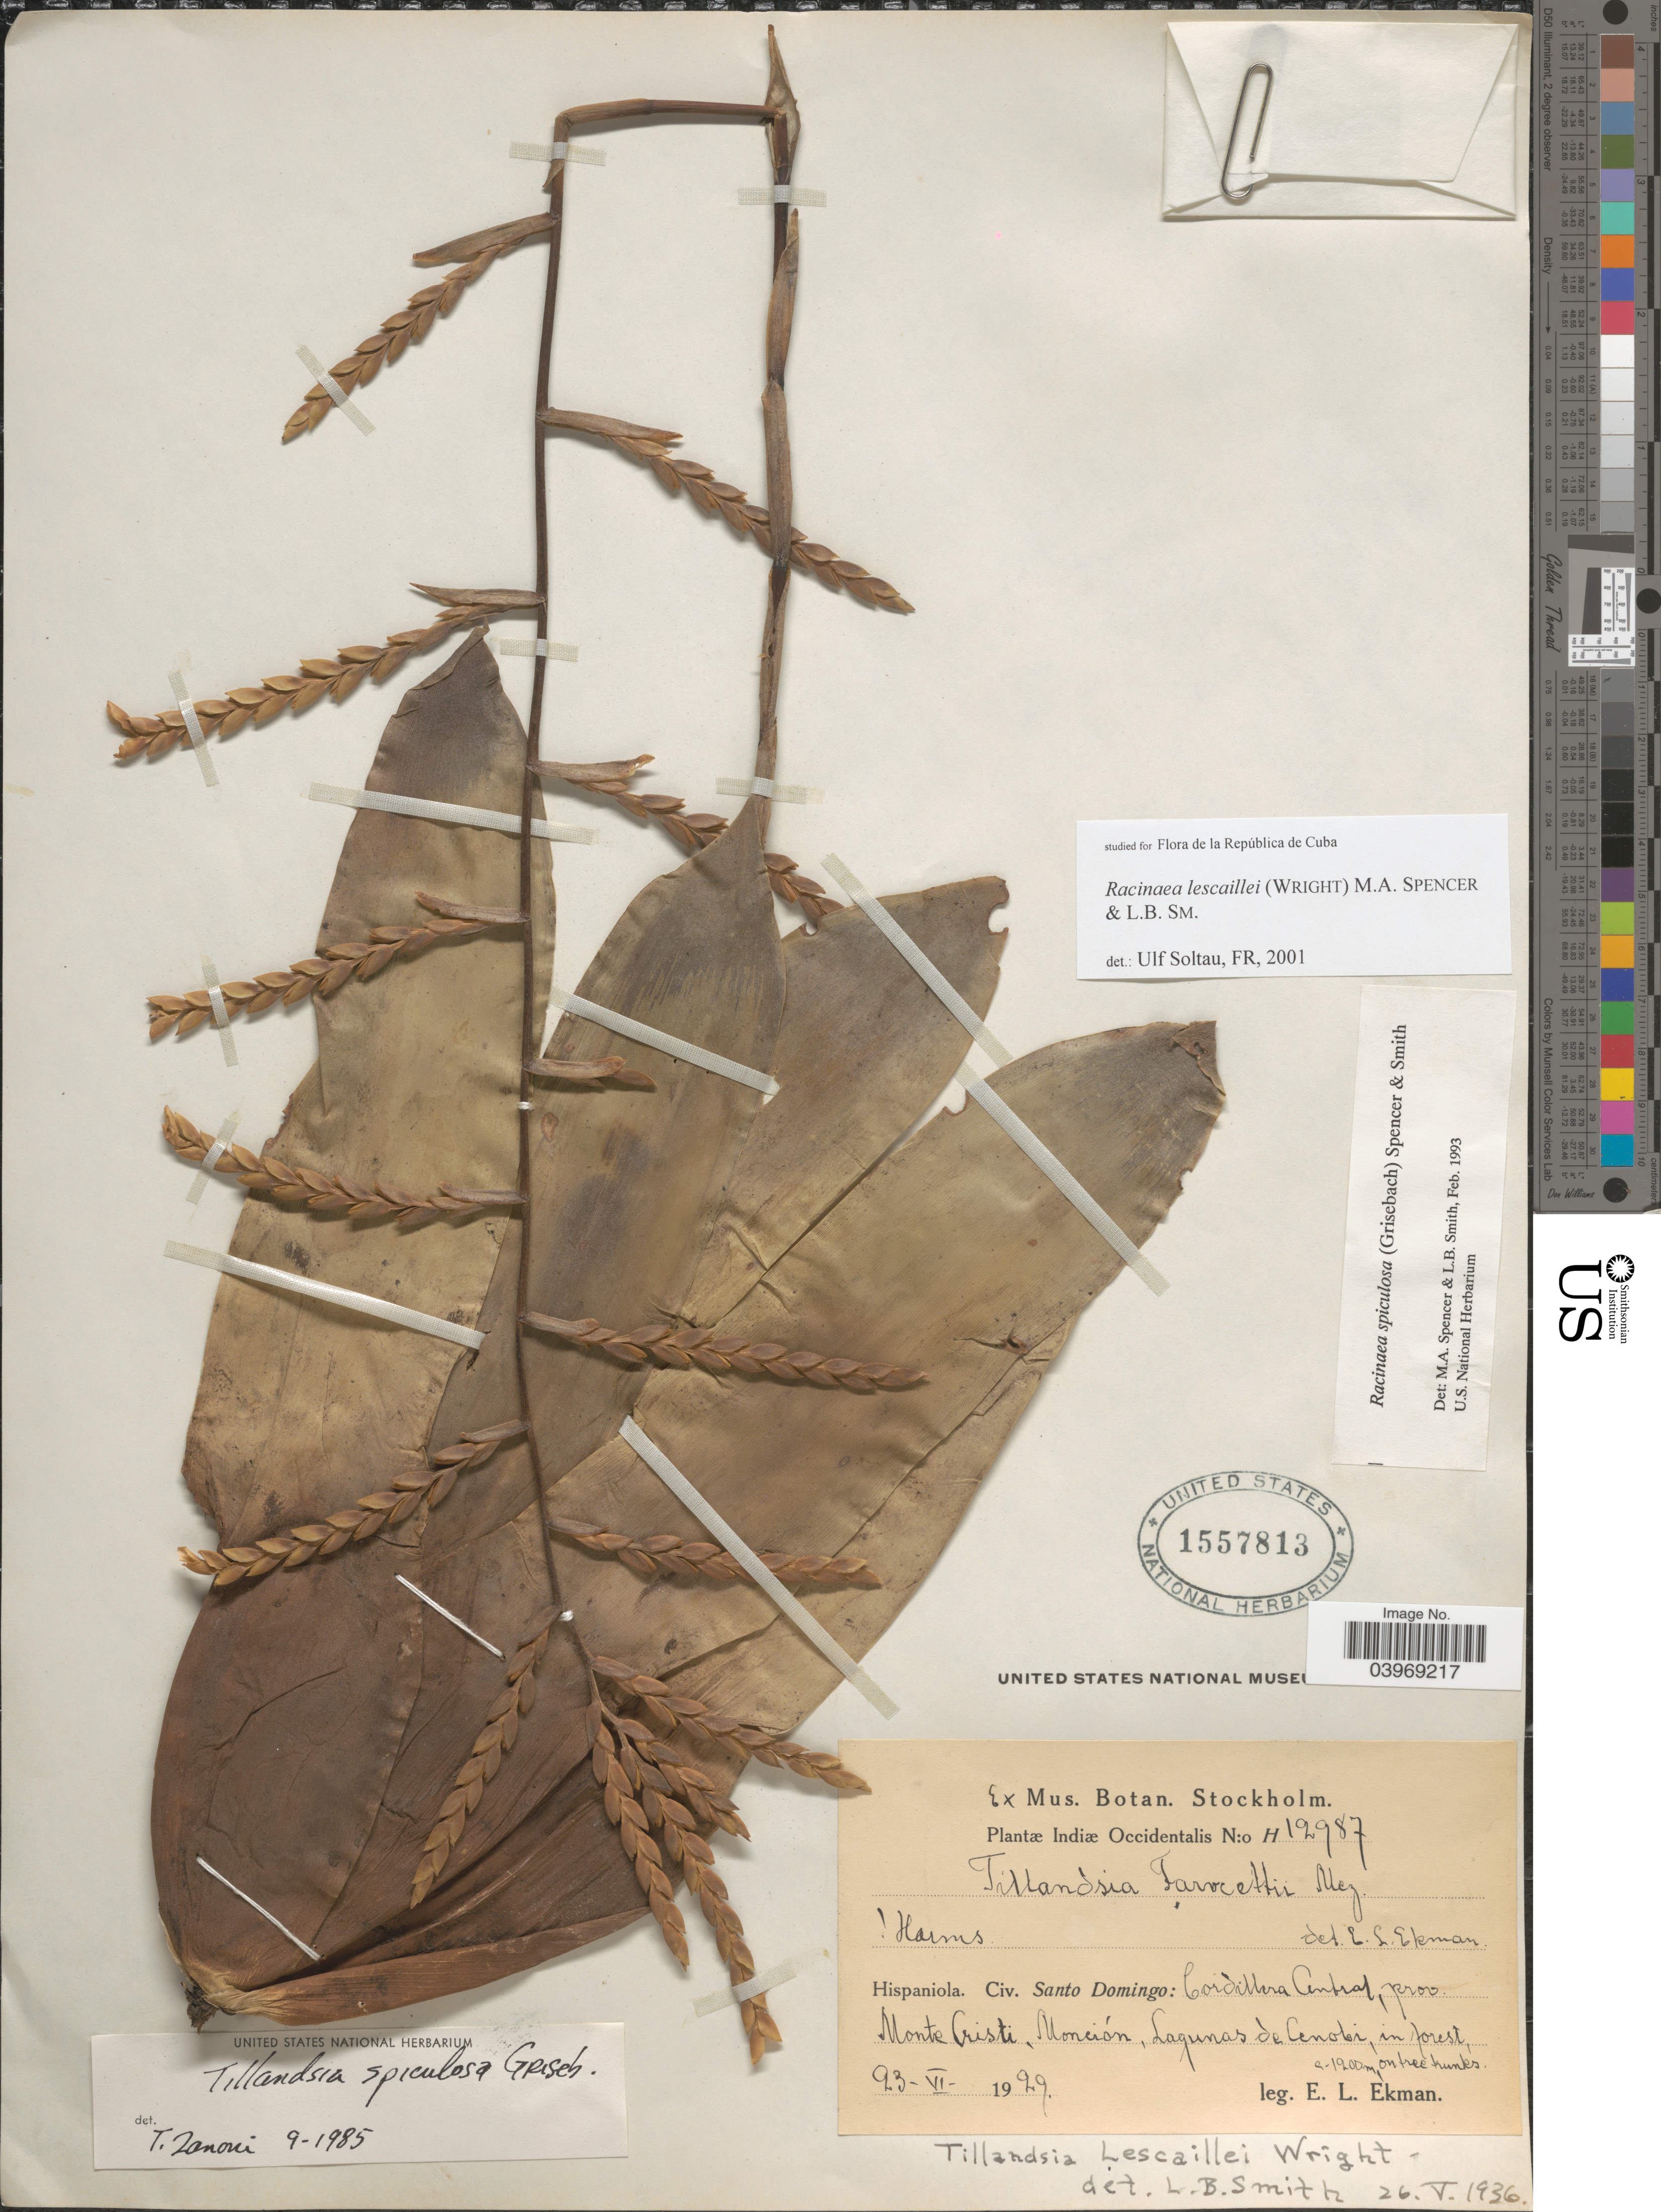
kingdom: Plantae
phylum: Tracheophyta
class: Liliopsida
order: Poales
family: Bromeliaceae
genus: Racinaea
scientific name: Racinaea lescaillei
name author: (C. Wright) M.A. Spencer & L.B. Sm.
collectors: E. L. Ekman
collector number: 12987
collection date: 1929-06-23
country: Dominican Republic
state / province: Monte Cristi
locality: Indiæ Occidentalis. Hispaniola. Civ. Santo Domingo: Cordillera Central, prov. Monte Cristi, Monción, Lagunas de Cenobi.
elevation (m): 1200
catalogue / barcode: US 1557813